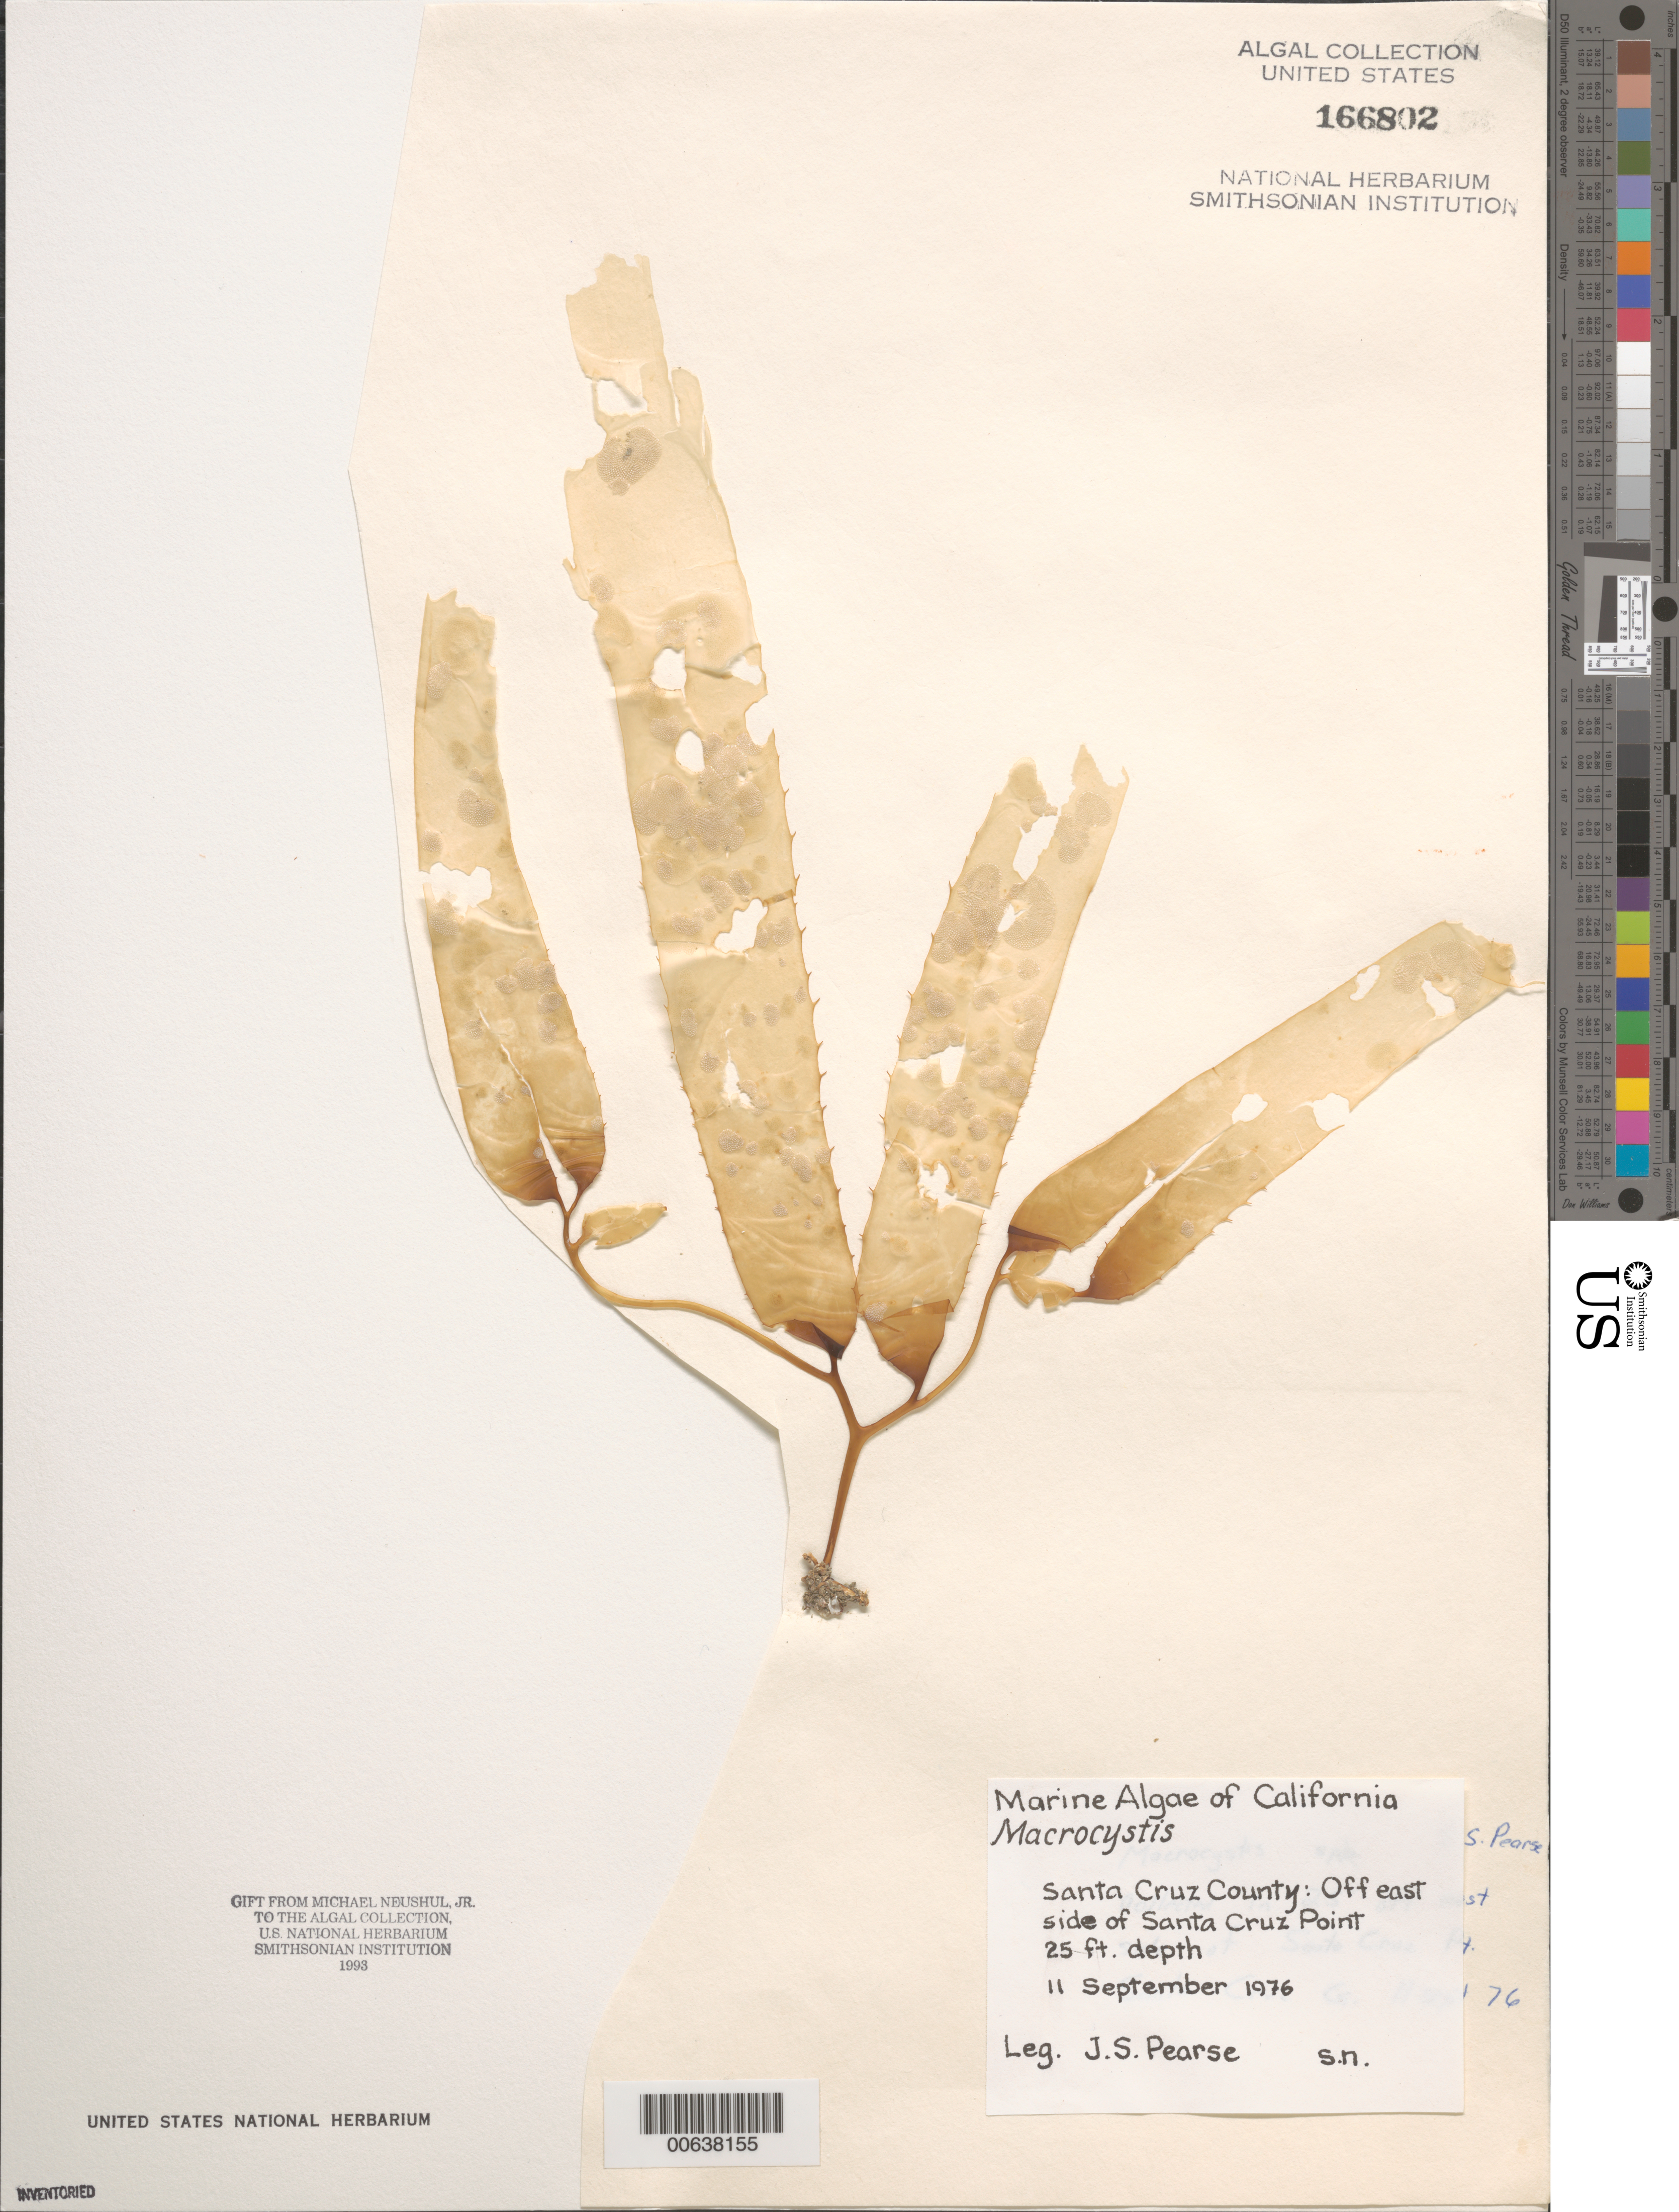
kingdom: Chromista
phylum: Ochrophyta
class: Phaeophyceae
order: Laminariales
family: Laminariaceae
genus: Macrocystis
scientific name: Macrocystis sp.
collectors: J. Pearse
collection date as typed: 11 Sep 1976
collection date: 1976-09-11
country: United States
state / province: California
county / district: Santa Cruz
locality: Off Santa Cruz Point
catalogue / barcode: US 166802